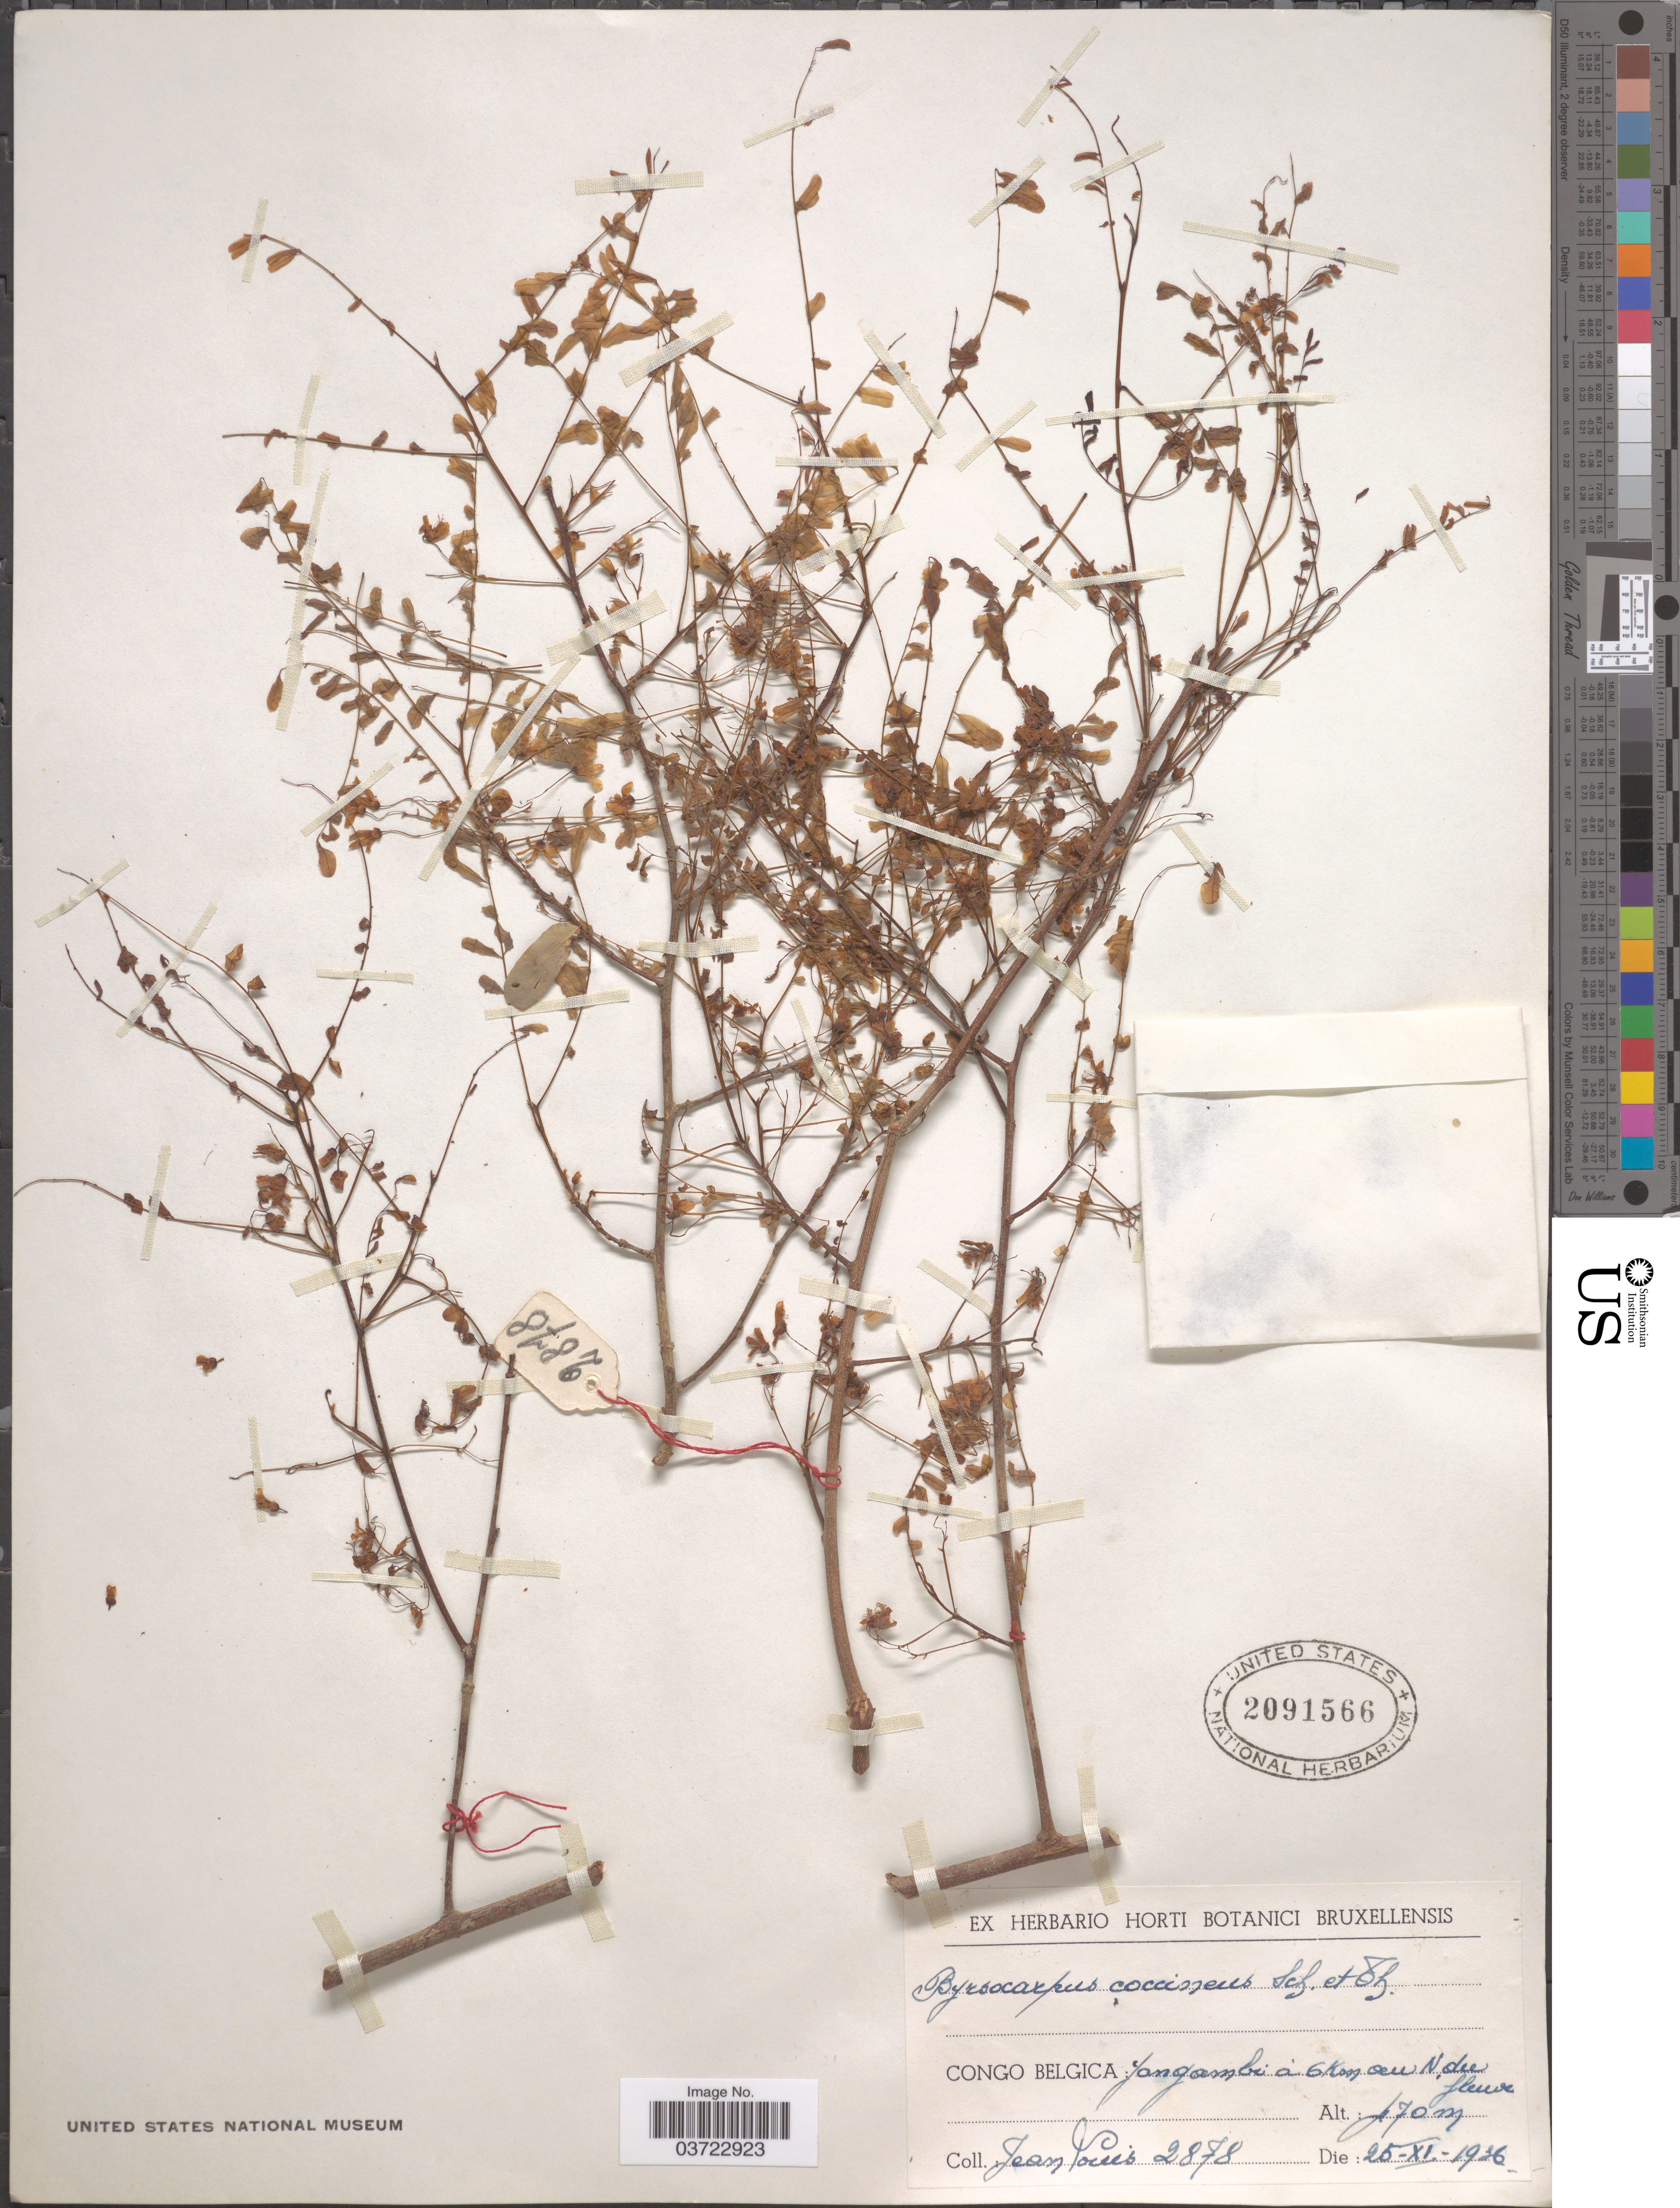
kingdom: Plantae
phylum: Tracheophyta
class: Magnoliopsida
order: Oxalidales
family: Connaraceae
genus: Rourea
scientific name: Rourea coccinea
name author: (Schumach. & Thonn.) Benth.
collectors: J. Louis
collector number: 2878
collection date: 1936-11-25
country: Congo, Democratic Republic of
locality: Congo Belgica: Yangambi à 6 km au N. du fleuve.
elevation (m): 470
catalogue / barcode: US 2091566